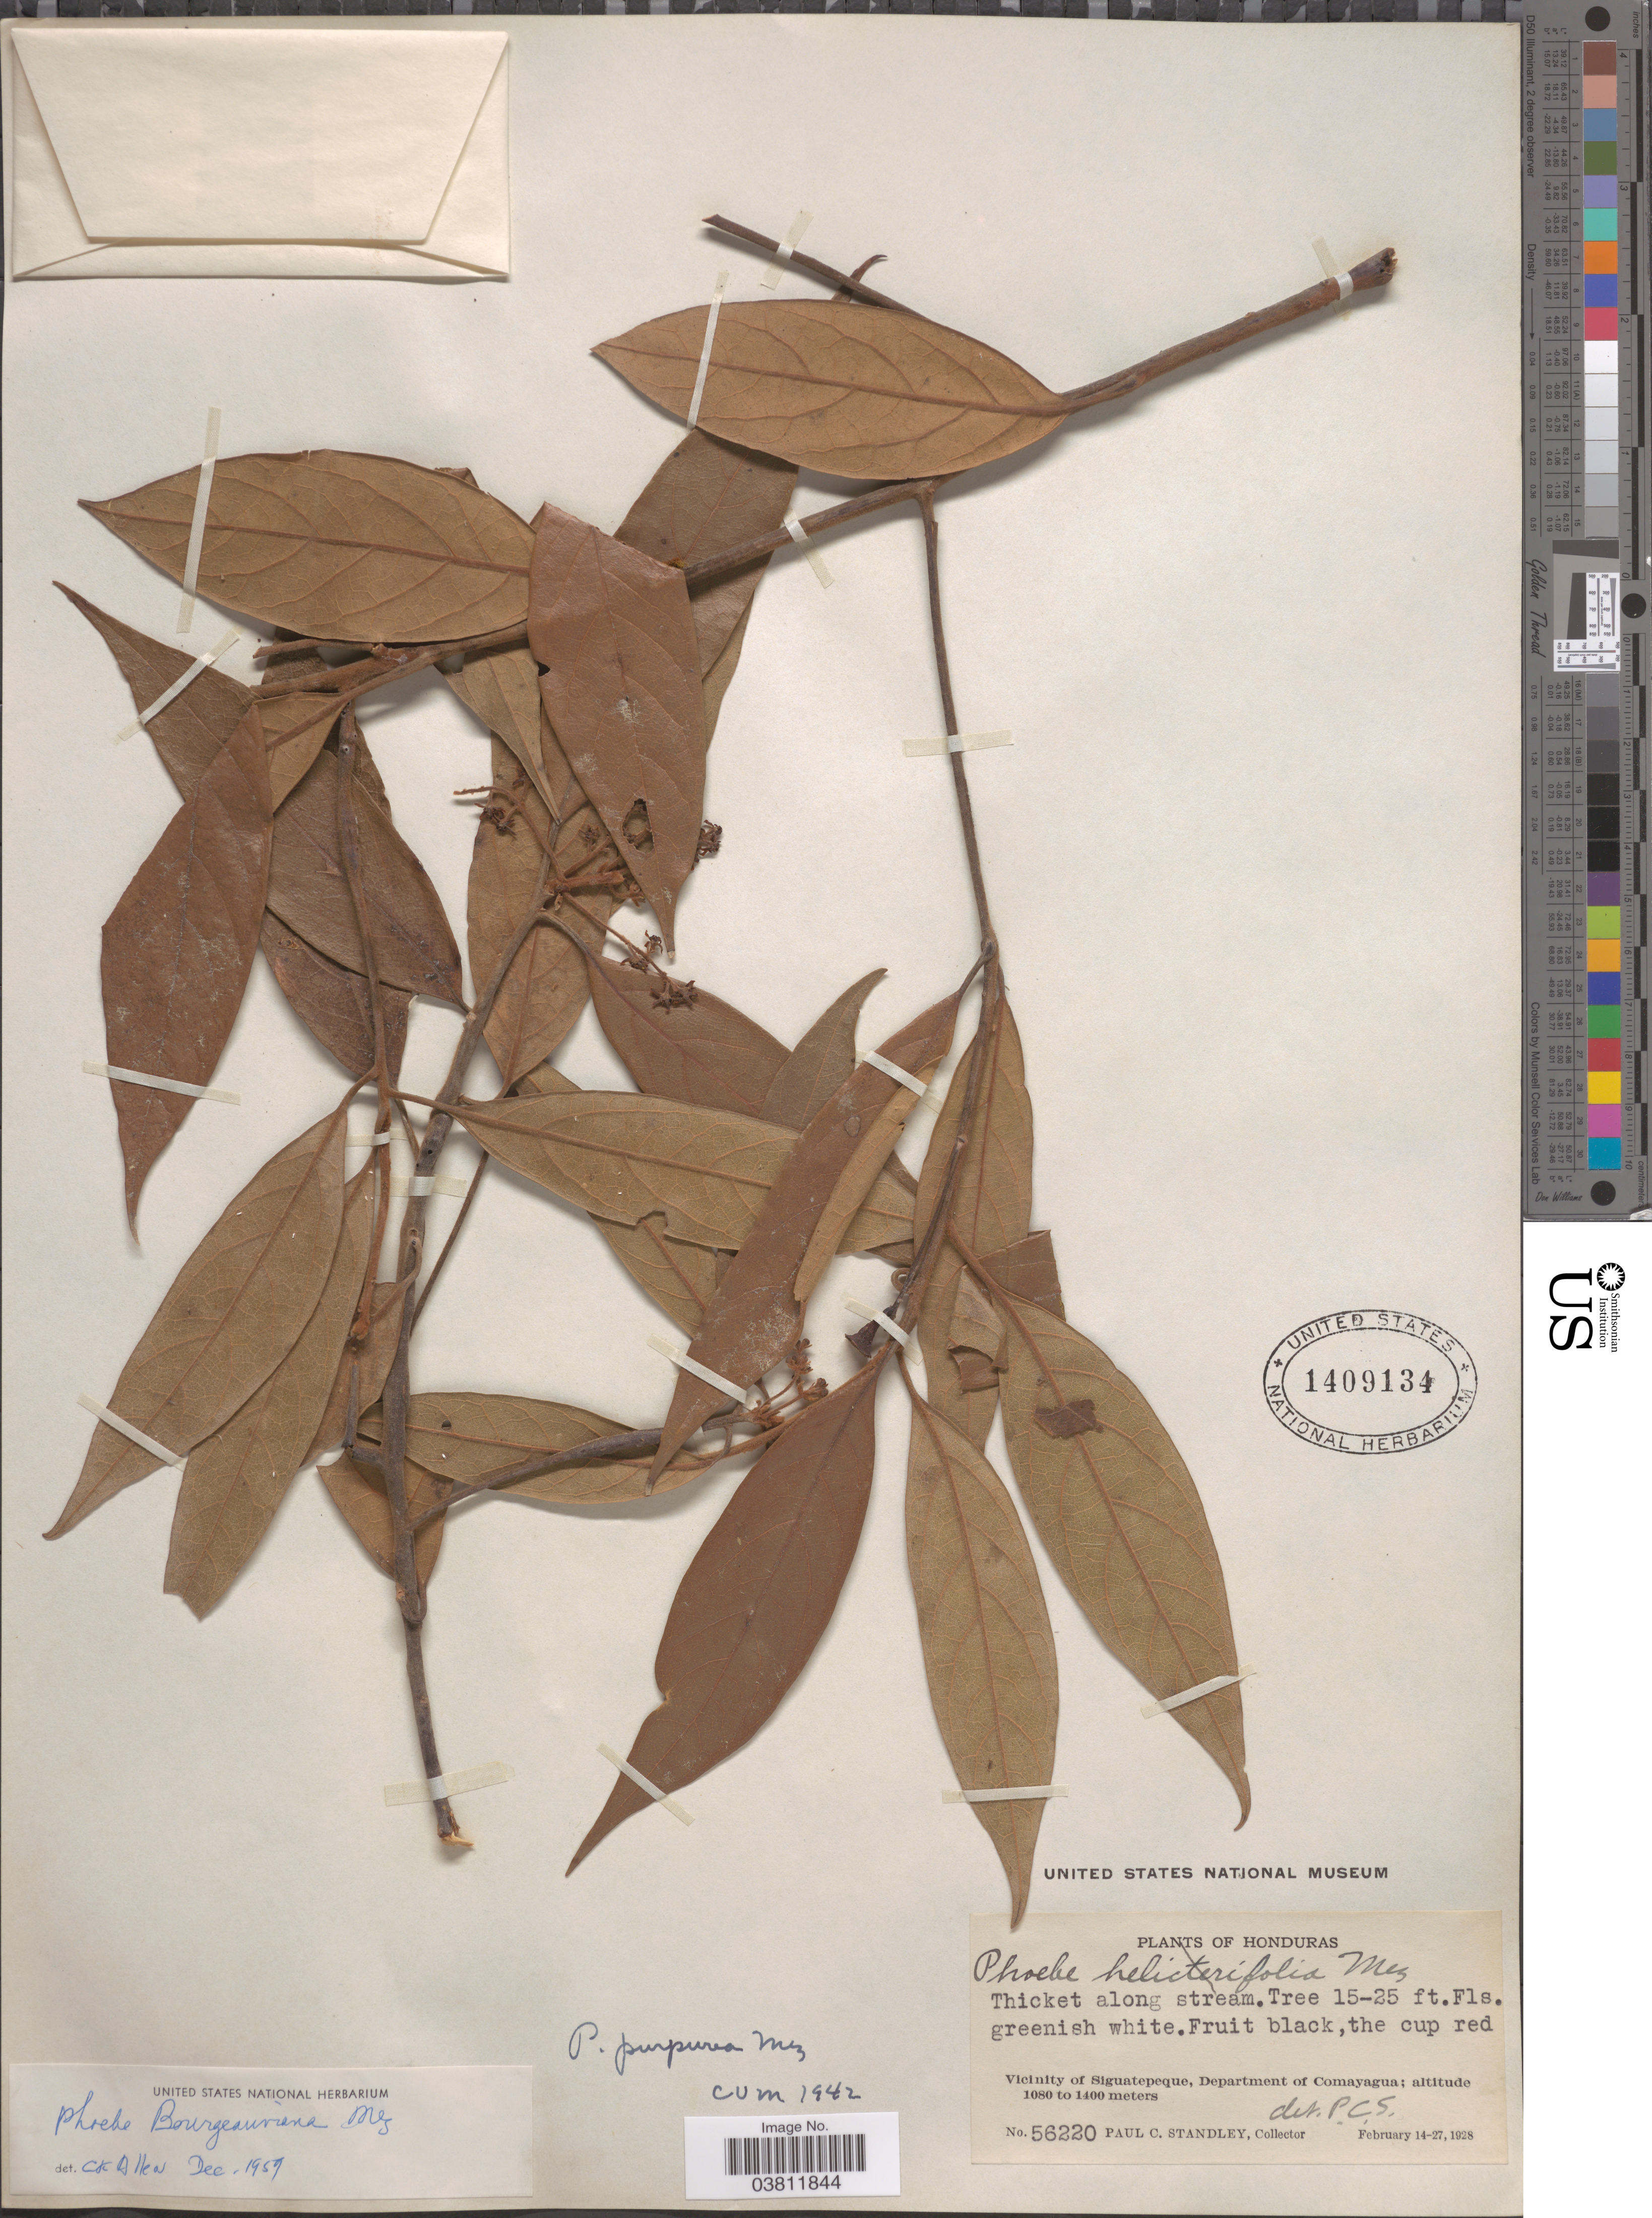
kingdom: Plantae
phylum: Tracheophyta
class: Magnoliopsida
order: Laurales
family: Lauraceae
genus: Phoebe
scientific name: Phoebe barbeyana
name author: Mez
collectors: P. C. Standley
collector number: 56220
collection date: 1928-02-14/1928-02-27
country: Honduras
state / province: Comayagua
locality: Vicinity of Siguatepeque, Department of Comayagua.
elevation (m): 1080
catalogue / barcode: US 1409134